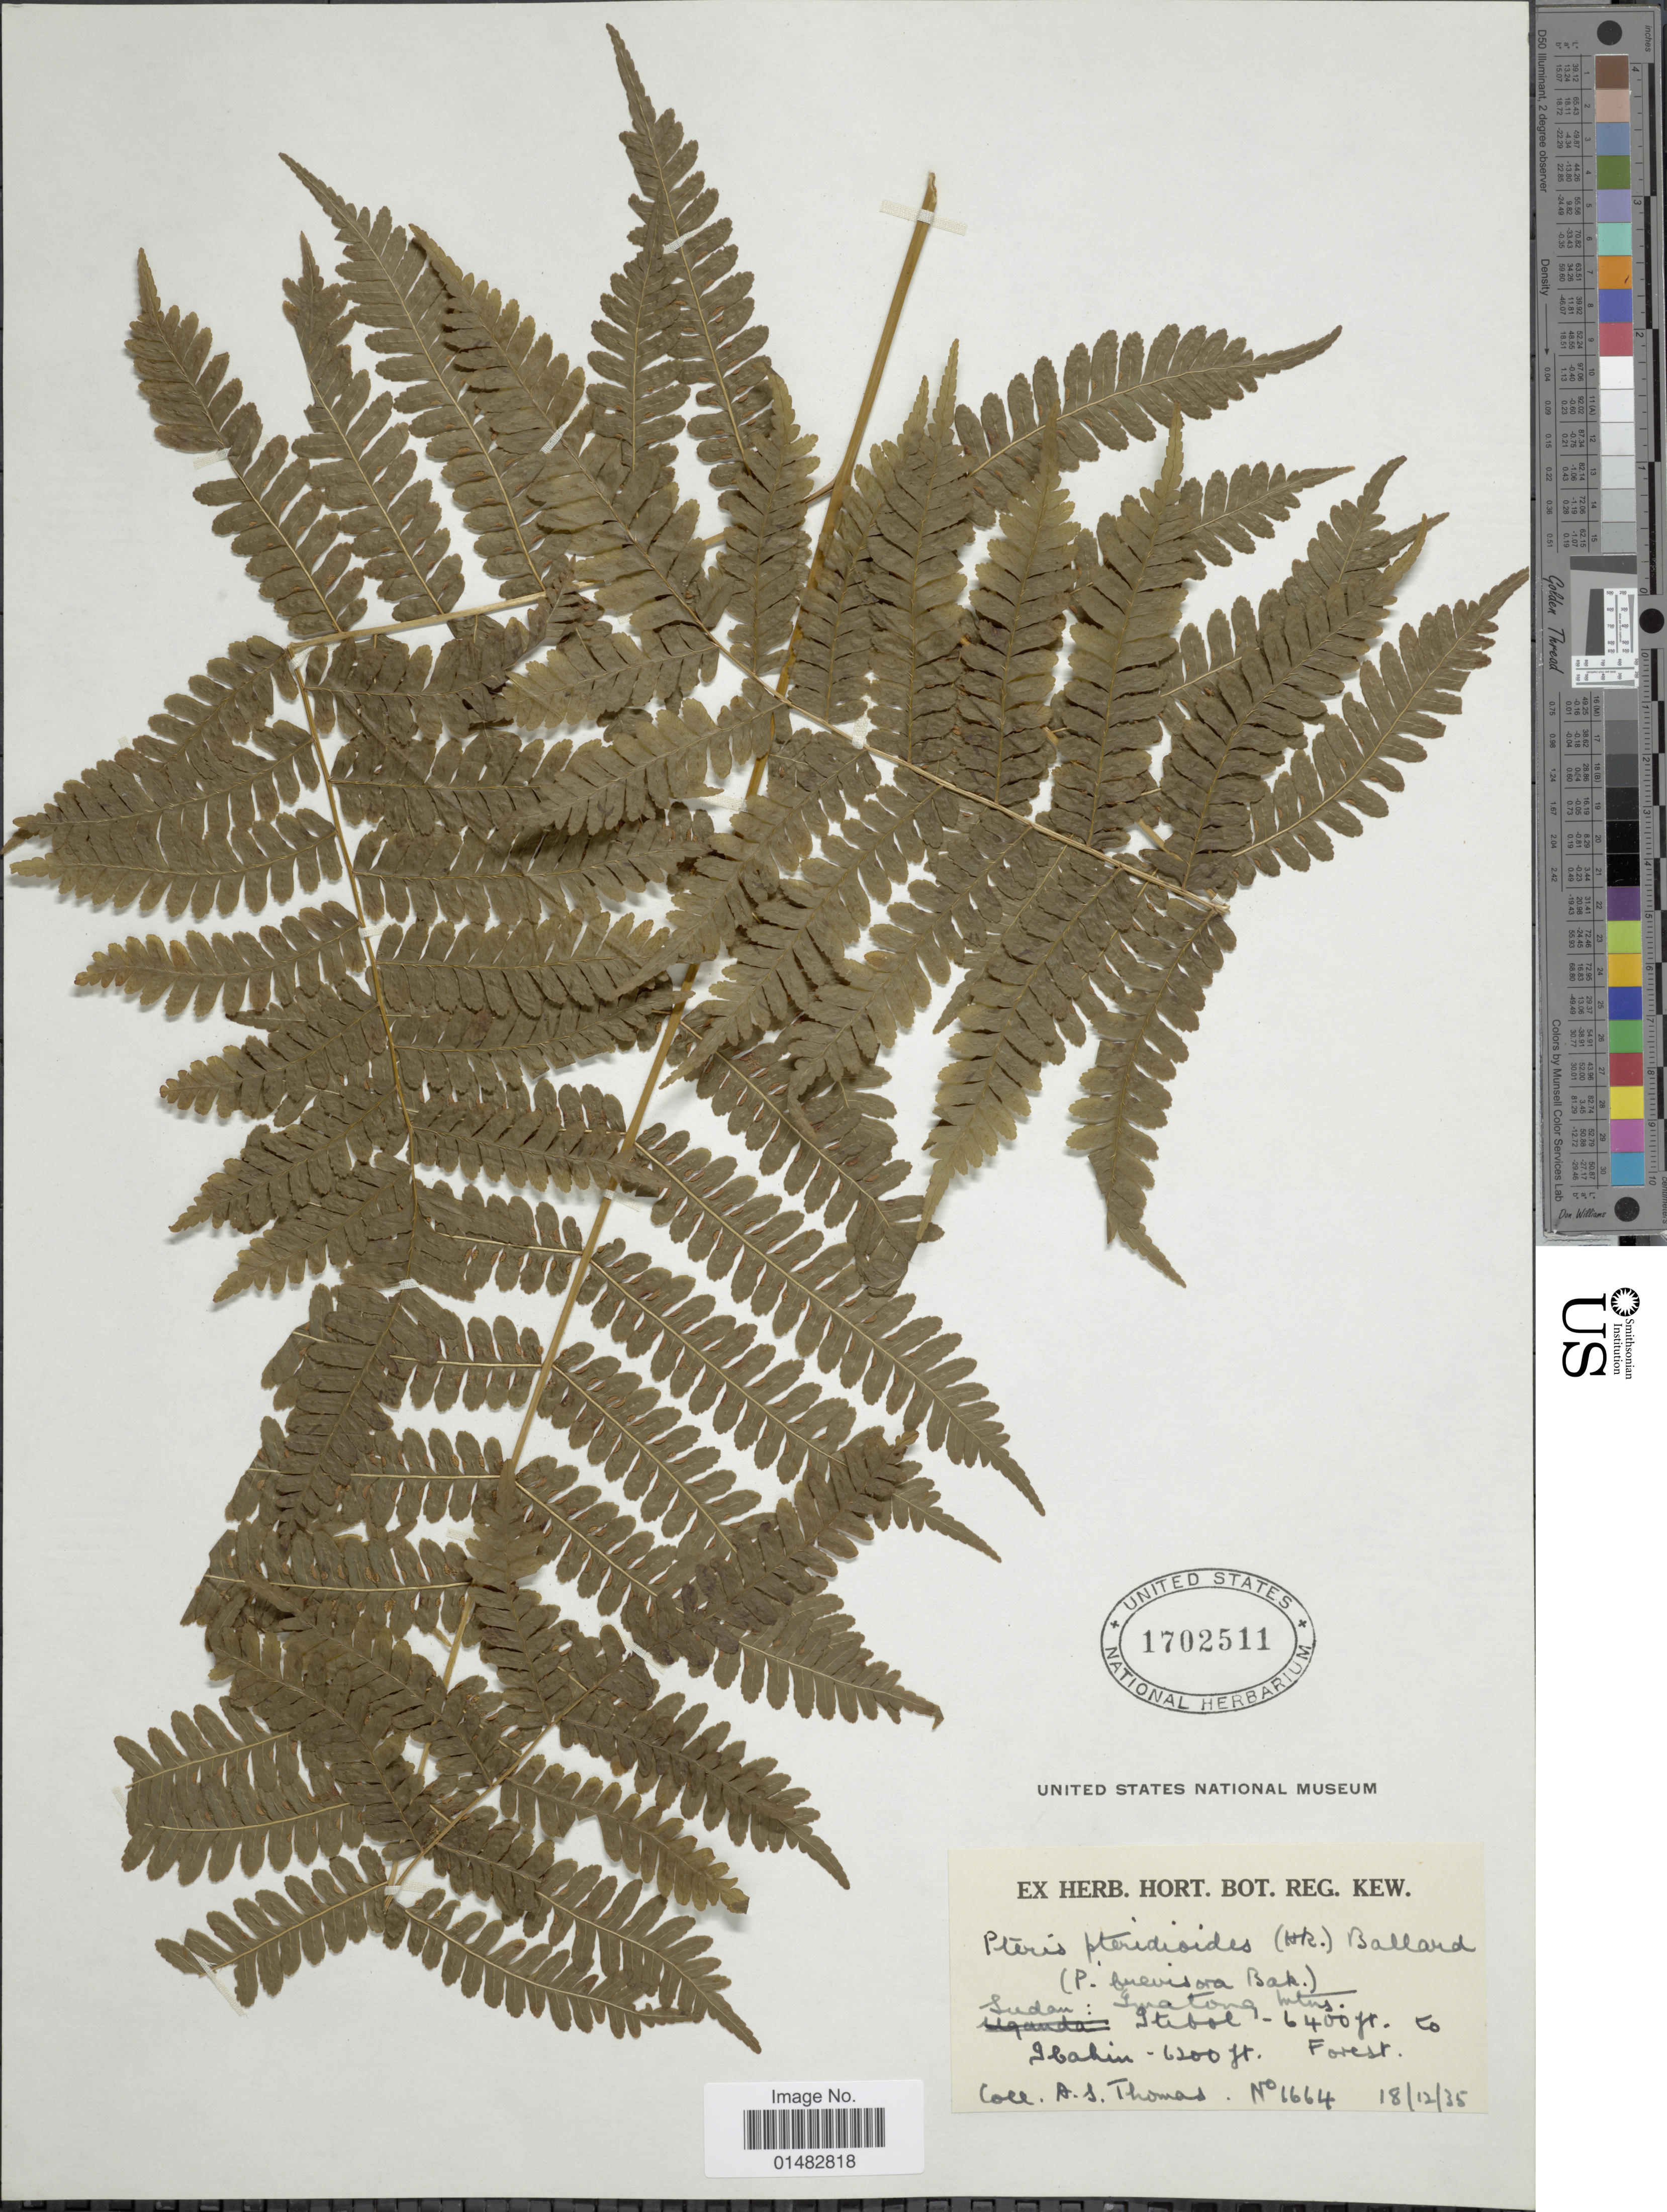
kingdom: Plantae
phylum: Tracheophyta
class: Polypodiopsida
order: Polypodiales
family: Pteridaceae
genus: Pteris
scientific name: Pteris pteridioides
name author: (Hook.) Ballard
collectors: A. Thomas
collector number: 1664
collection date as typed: Transcribed d/m/y: 18/12/35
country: Sudan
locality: Sudan, Imatong Mts., Itibol to Ibahin.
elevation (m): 1890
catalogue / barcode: US 1702511